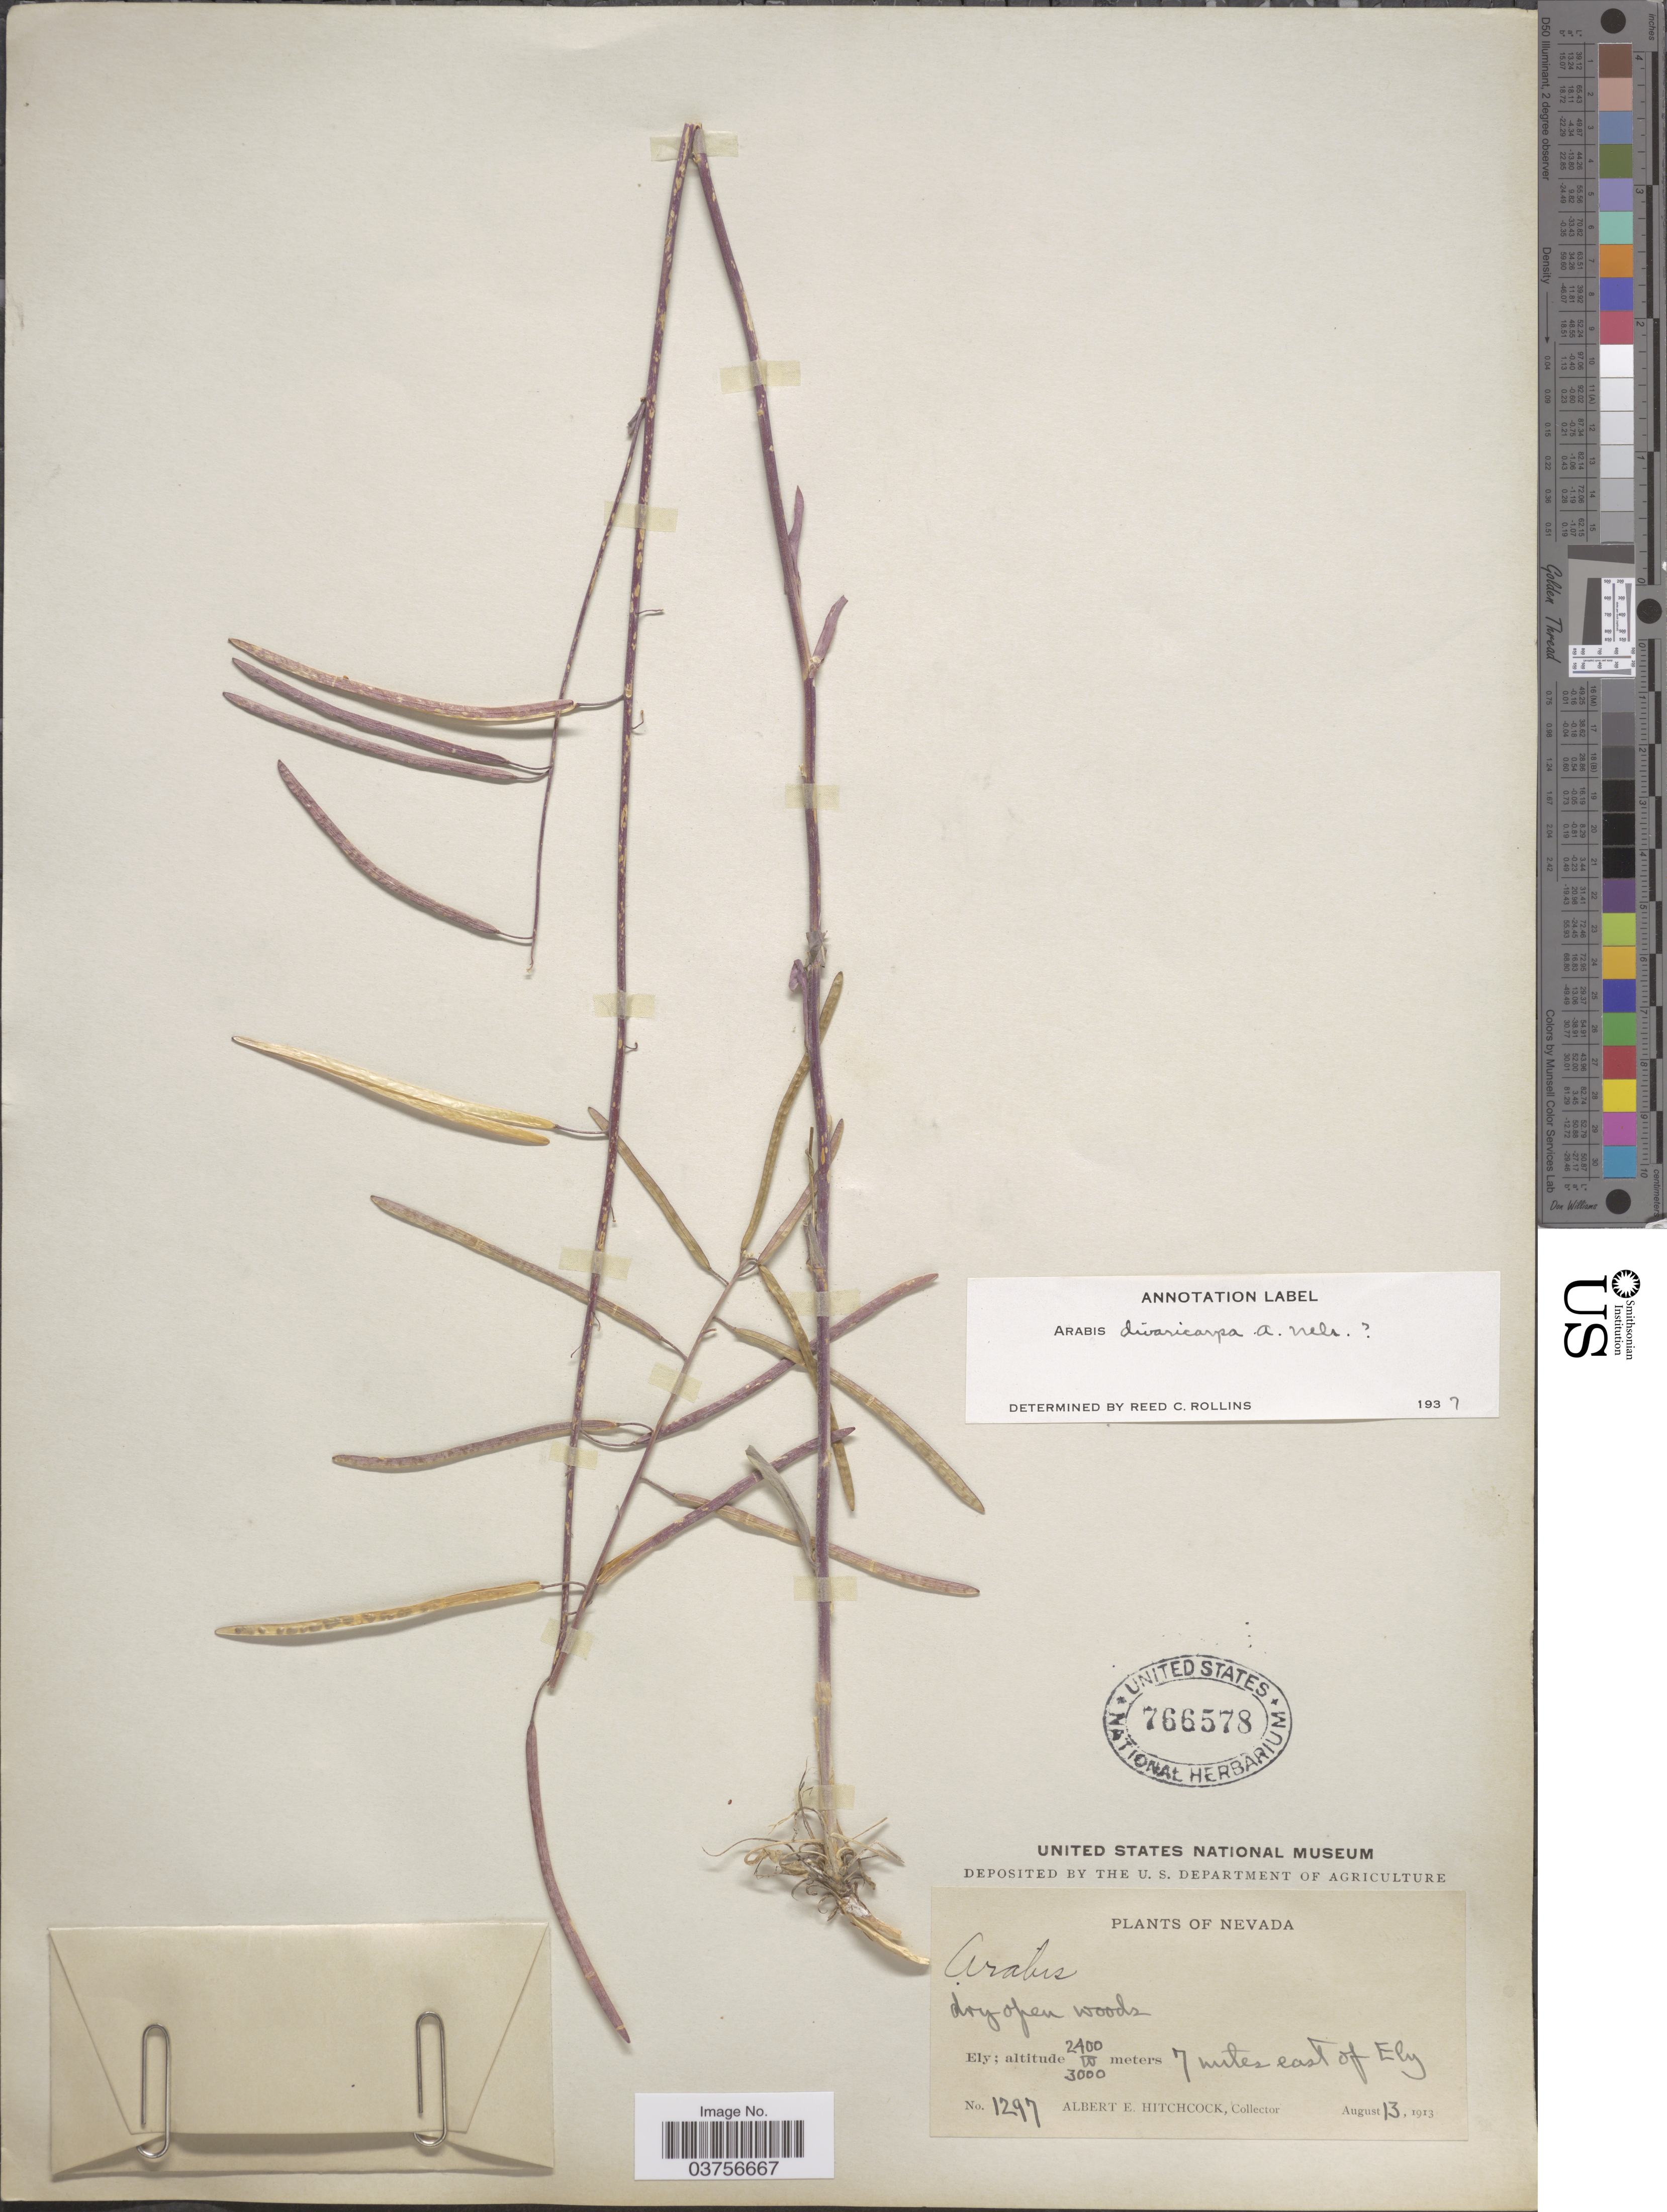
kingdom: Plantae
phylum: Tracheophyta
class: Magnoliopsida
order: Brassicales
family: Brassicaceae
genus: Arabis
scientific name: Arabis divaricarpa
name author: A. Nelson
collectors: A. Hitchcock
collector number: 1297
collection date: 1913-08-13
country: United States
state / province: Nevada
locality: Ely. 7 miles east of Ely.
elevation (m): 2400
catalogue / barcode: US 766578